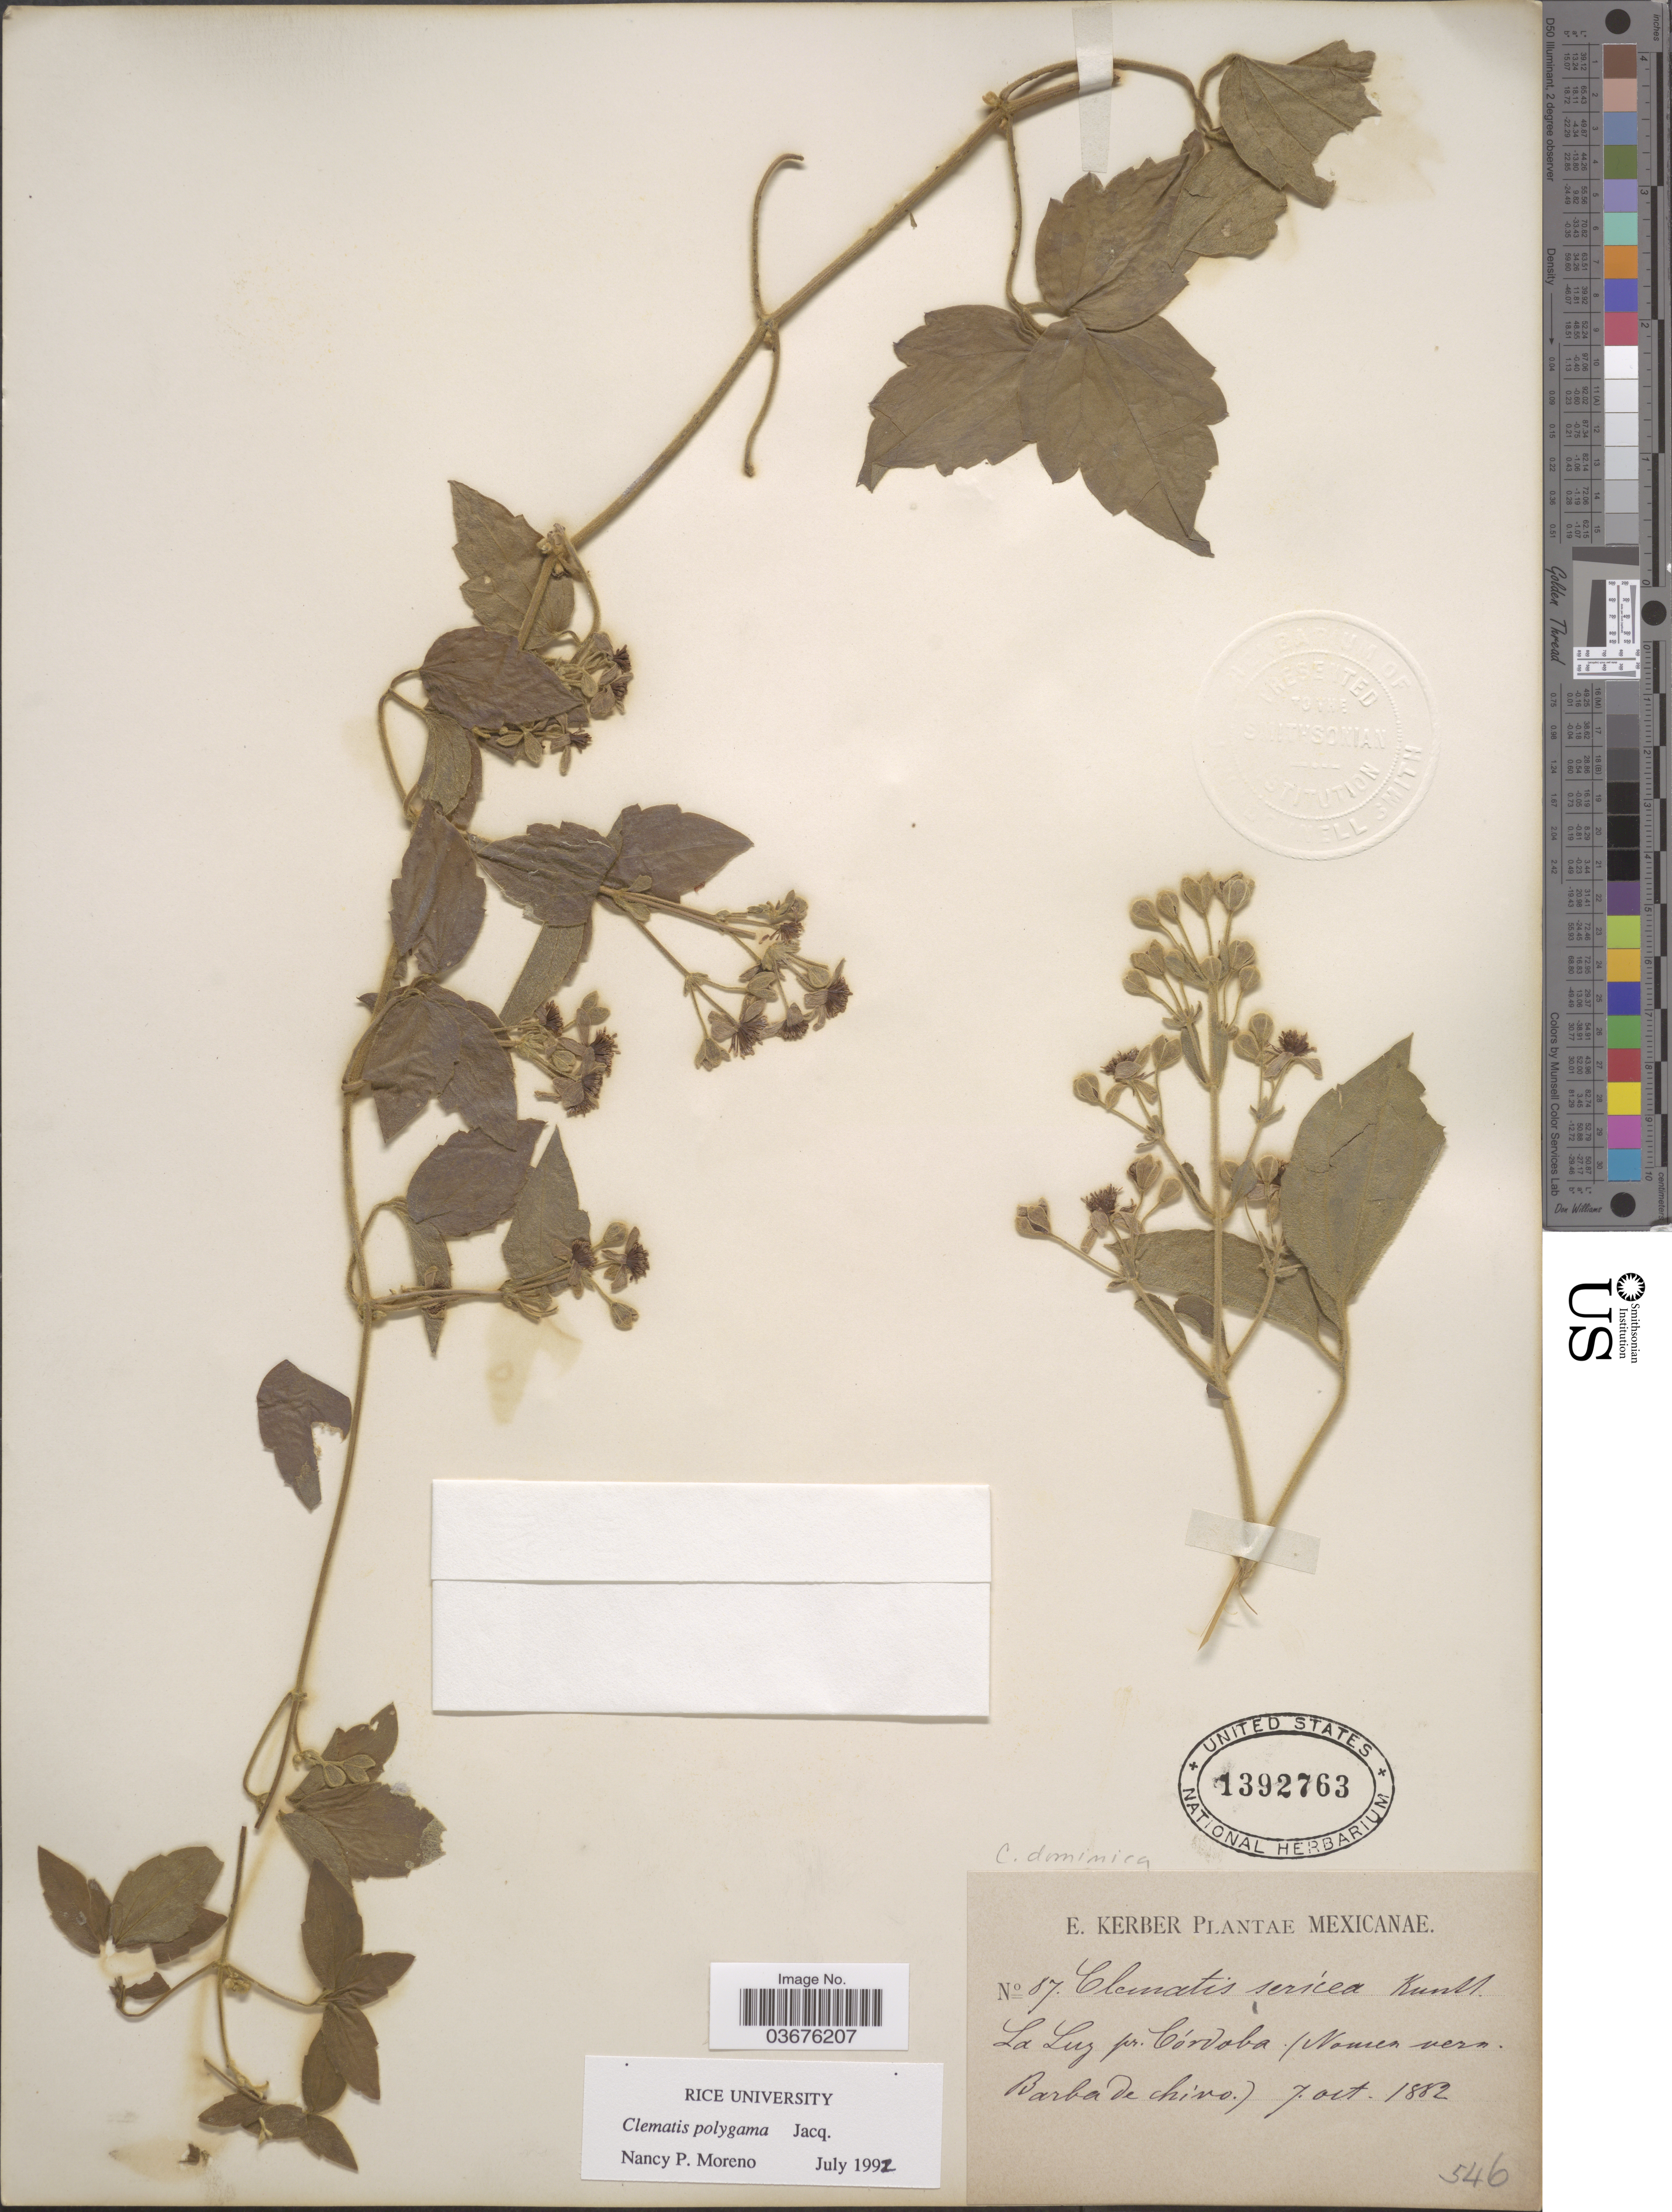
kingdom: Plantae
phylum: Tracheophyta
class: Magnoliopsida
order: Ranunculales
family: Ranunculaceae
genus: Clematis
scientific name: Clematis polygama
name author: Jacq.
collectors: E. Kerber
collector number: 87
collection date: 1882-10-07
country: Mexico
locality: La Luz pr. Córdoba.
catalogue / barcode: US 1392763